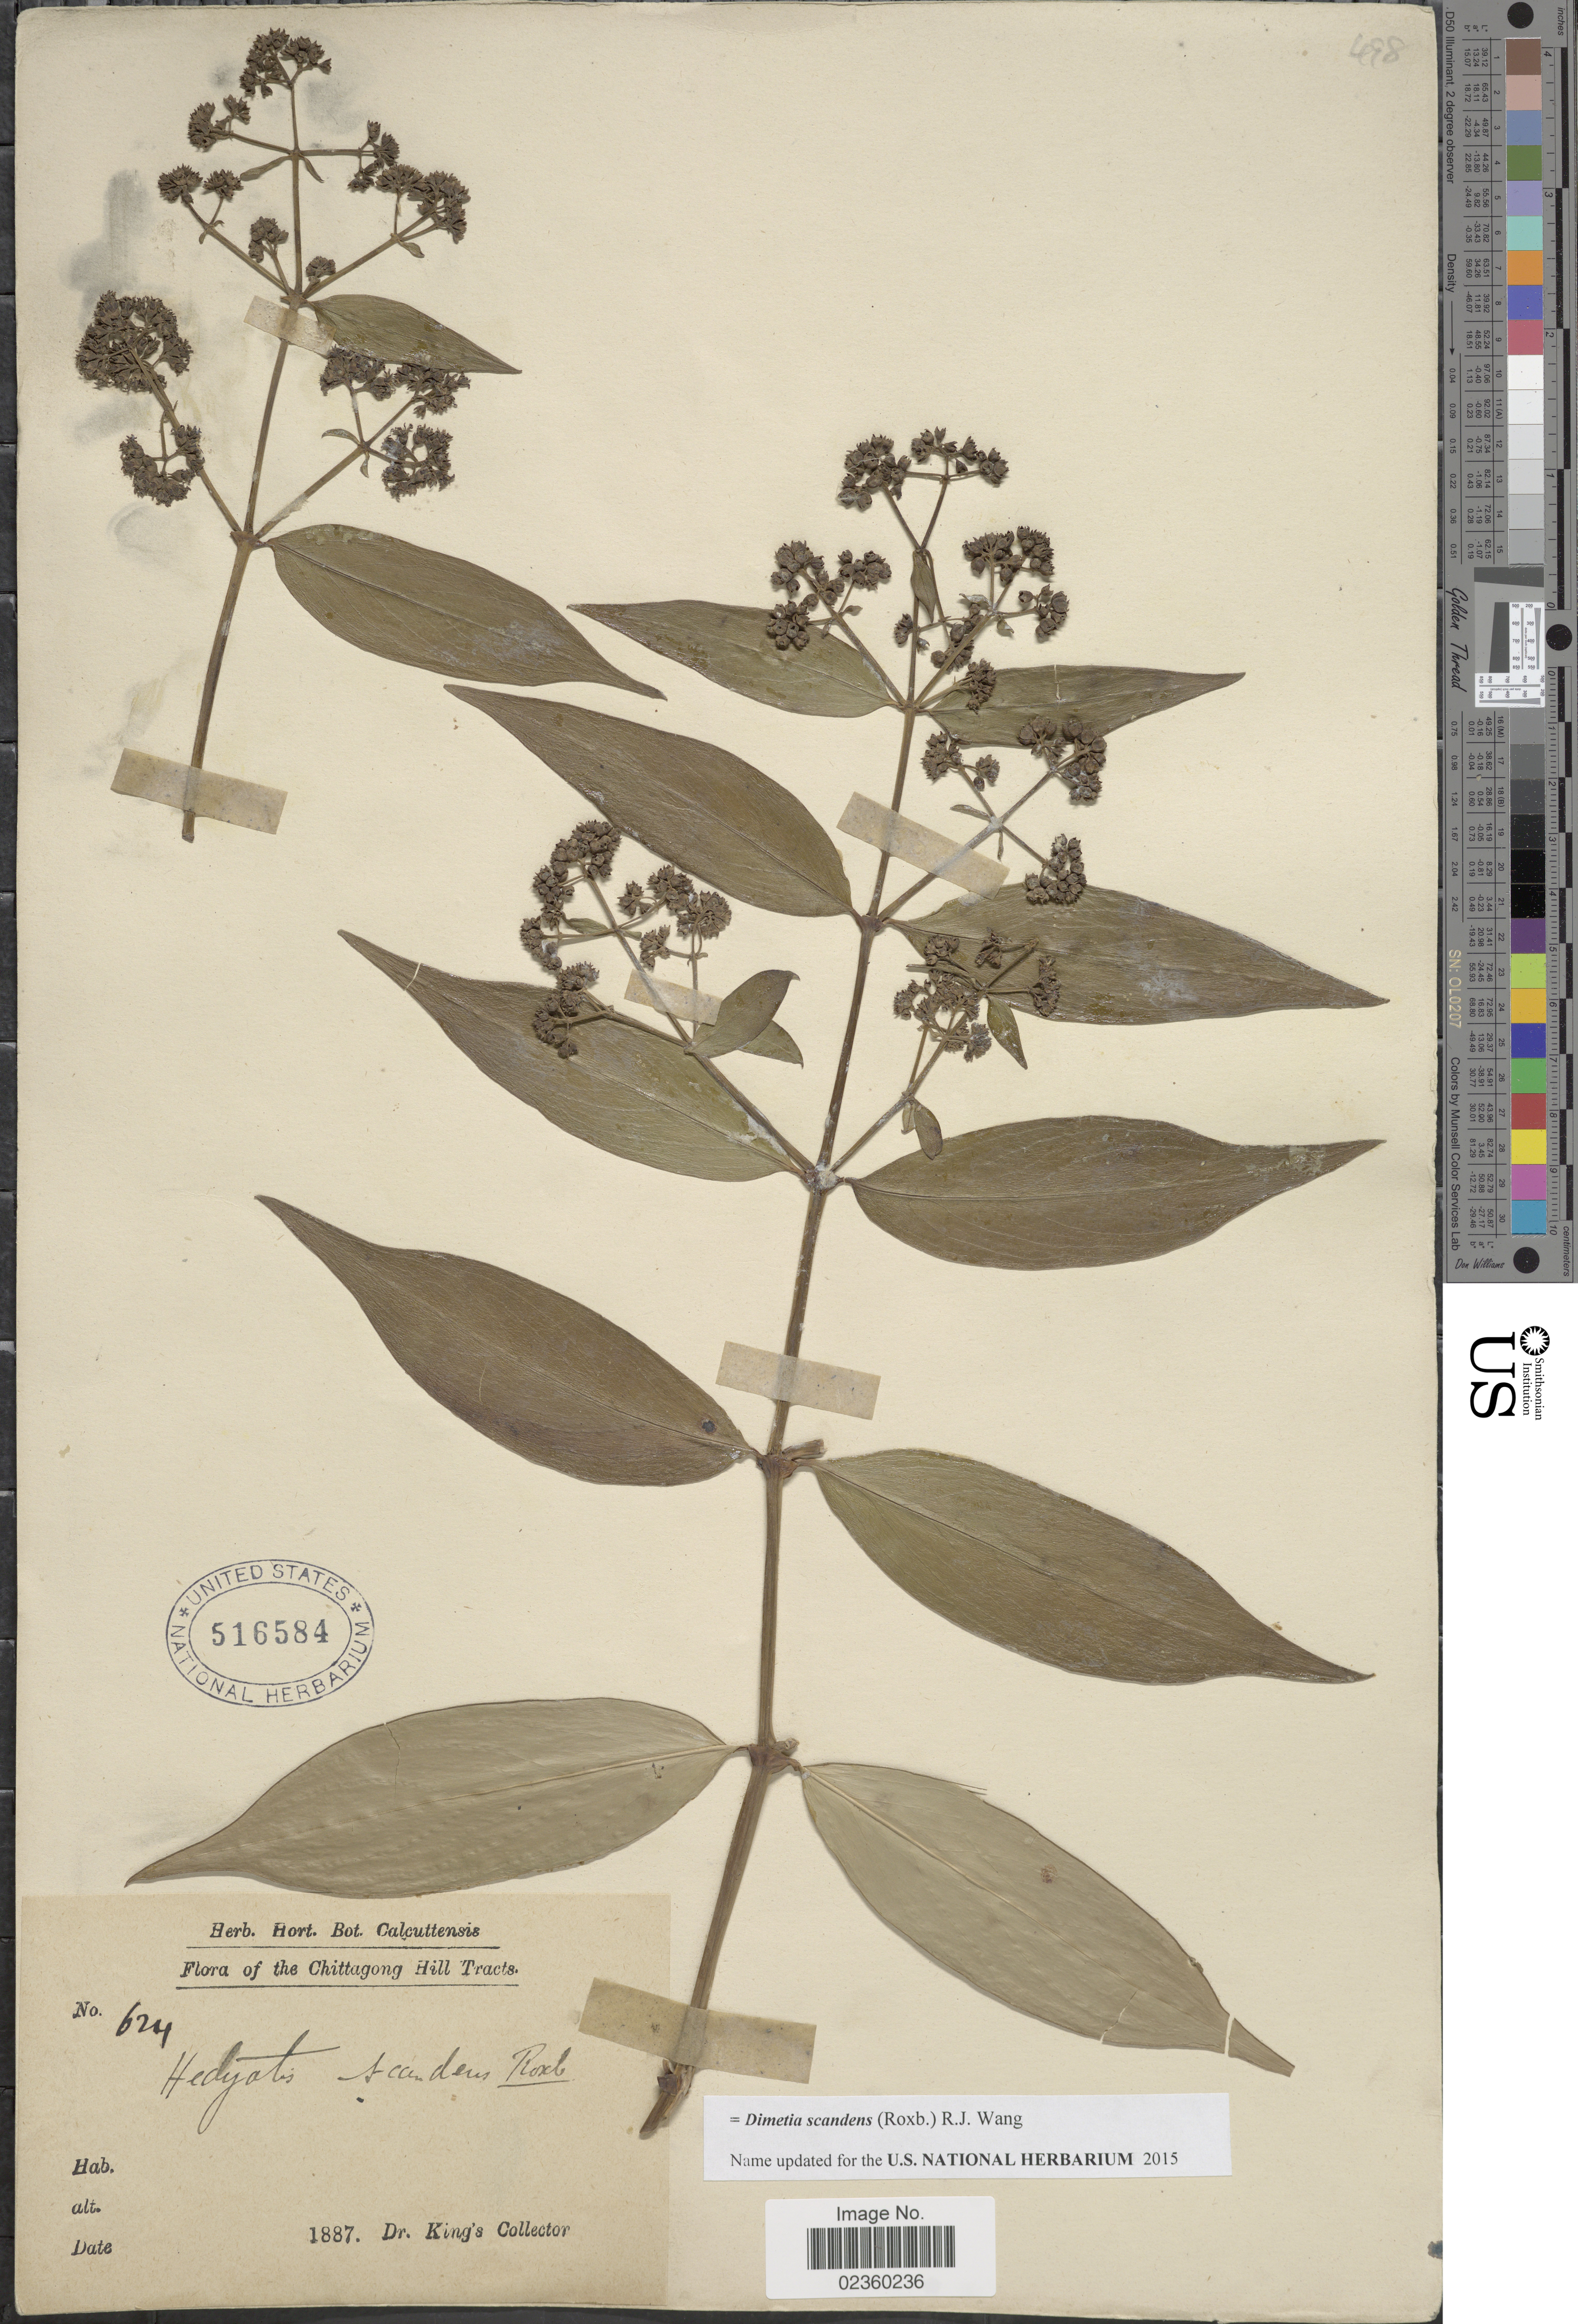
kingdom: Plantae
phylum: Tracheophyta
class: Magnoliopsida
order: Gentianales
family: Rubiaceae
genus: Dimetia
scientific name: Dimetia scandens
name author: (Roxb.) R.J. Wang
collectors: Dr. King's collector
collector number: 624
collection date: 1887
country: Bangladesh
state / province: Chittagong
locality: The Chittagong Hill Tracts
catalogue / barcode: US 516584